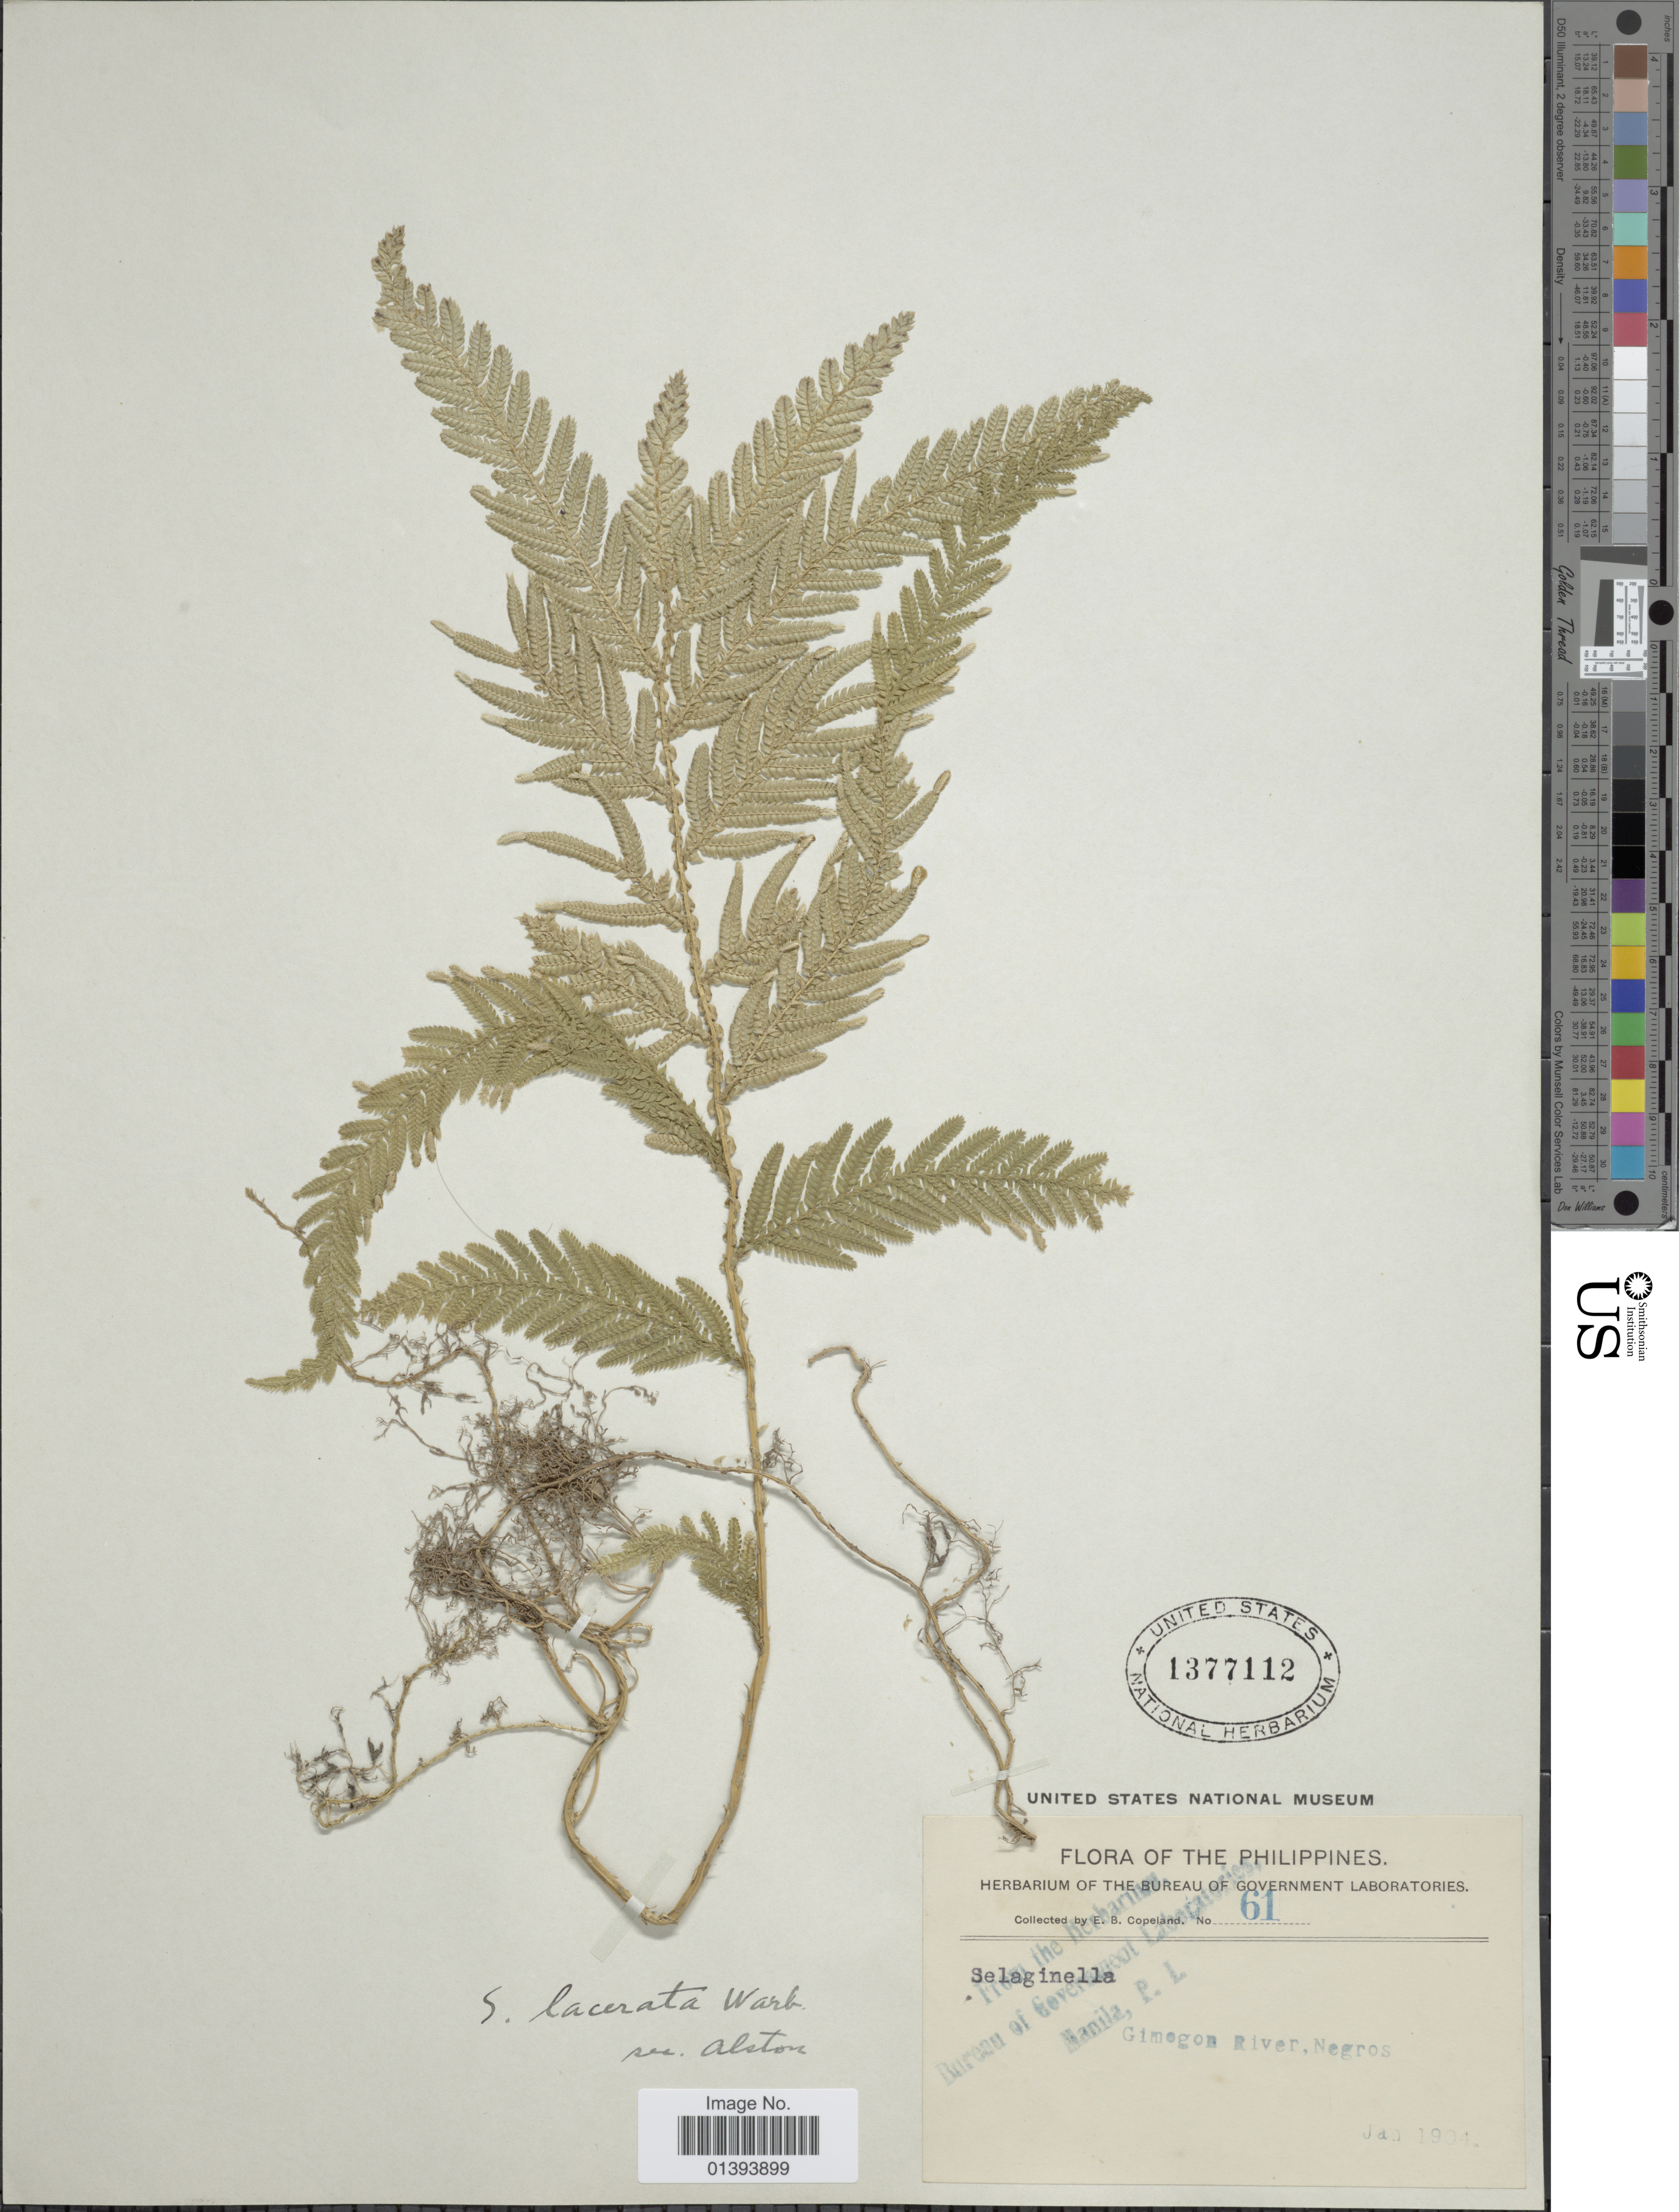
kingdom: Plantae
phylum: Tracheophyta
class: Lycopodiopsida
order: Selaginellales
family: Selaginellaceae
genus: Selaginella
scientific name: Selaginella lacerata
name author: Warb.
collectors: E. B. Copeland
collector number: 61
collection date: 1904-01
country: Philippines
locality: Gimogon River, Negros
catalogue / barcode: US 1377112